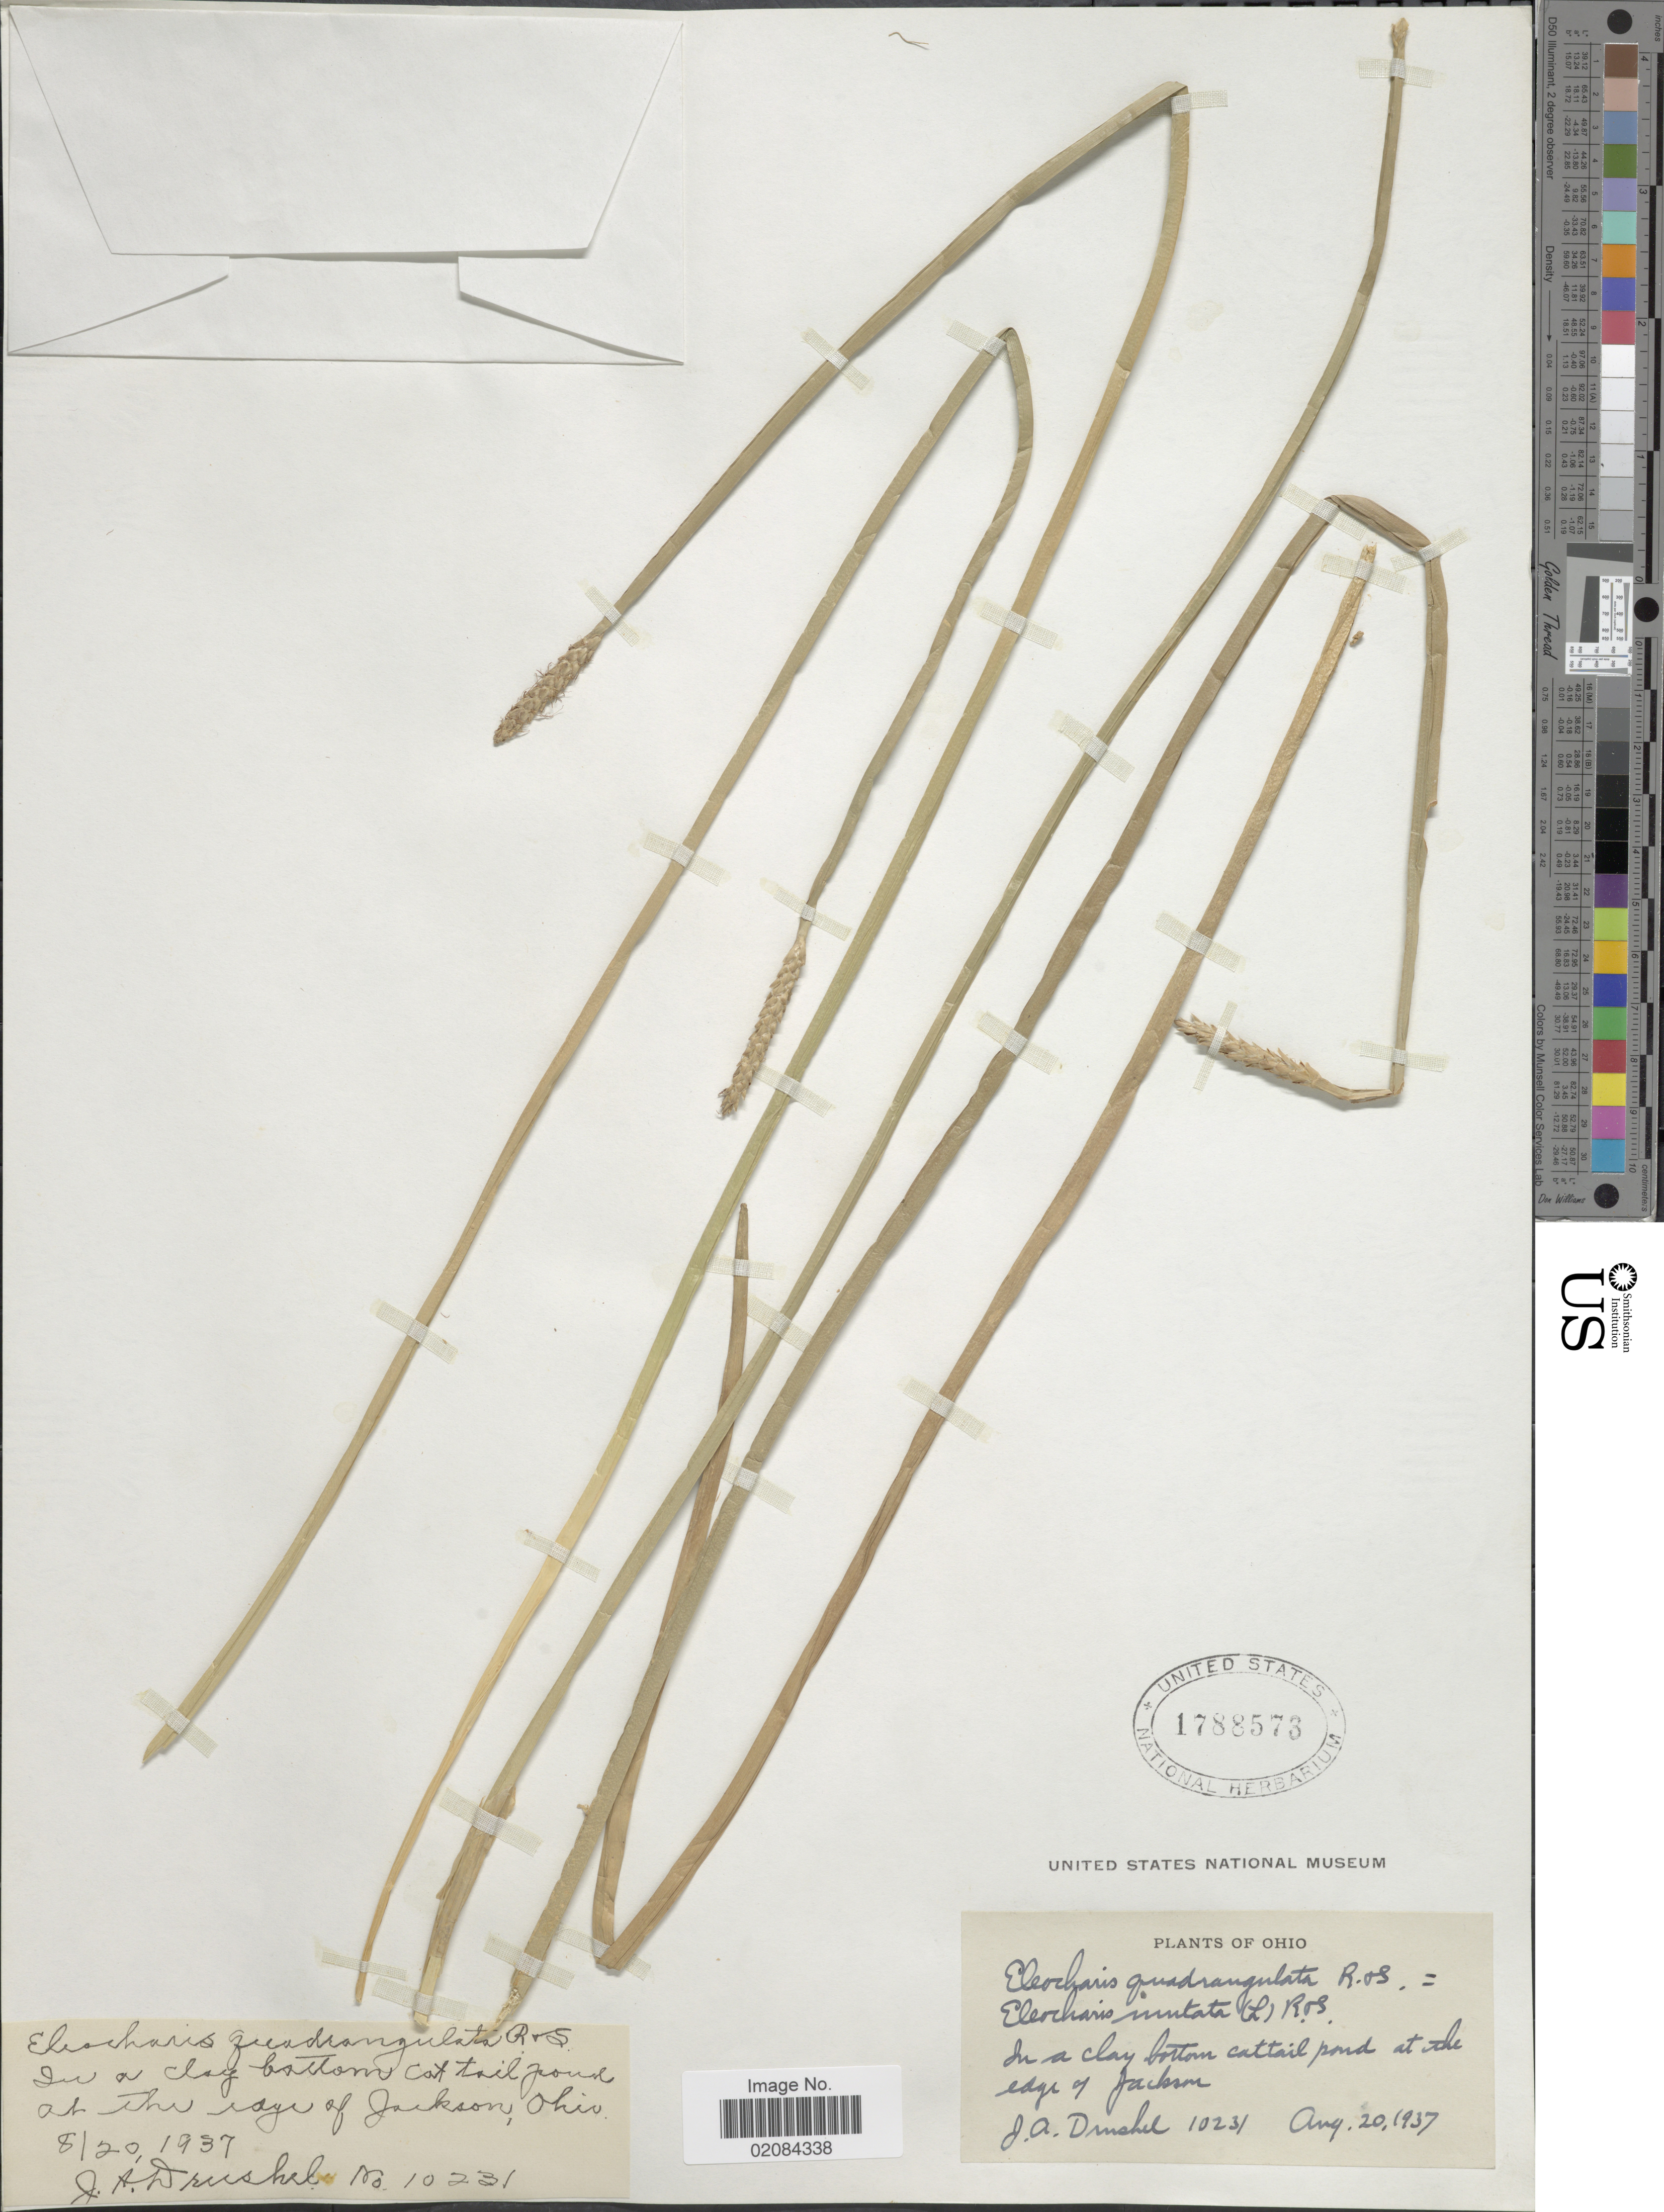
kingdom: Plantae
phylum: Tracheophyta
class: Liliopsida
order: Poales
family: Cyperaceae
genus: Eleocharis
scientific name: Eleocharis quadrangulata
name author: (Michx.) Roem. & Schult.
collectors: J. A. Drushel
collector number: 10231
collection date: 1937-08-20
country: United States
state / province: Ohio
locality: In a clay bottom cattail pond at the edge of Jackson.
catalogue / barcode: US 1788573